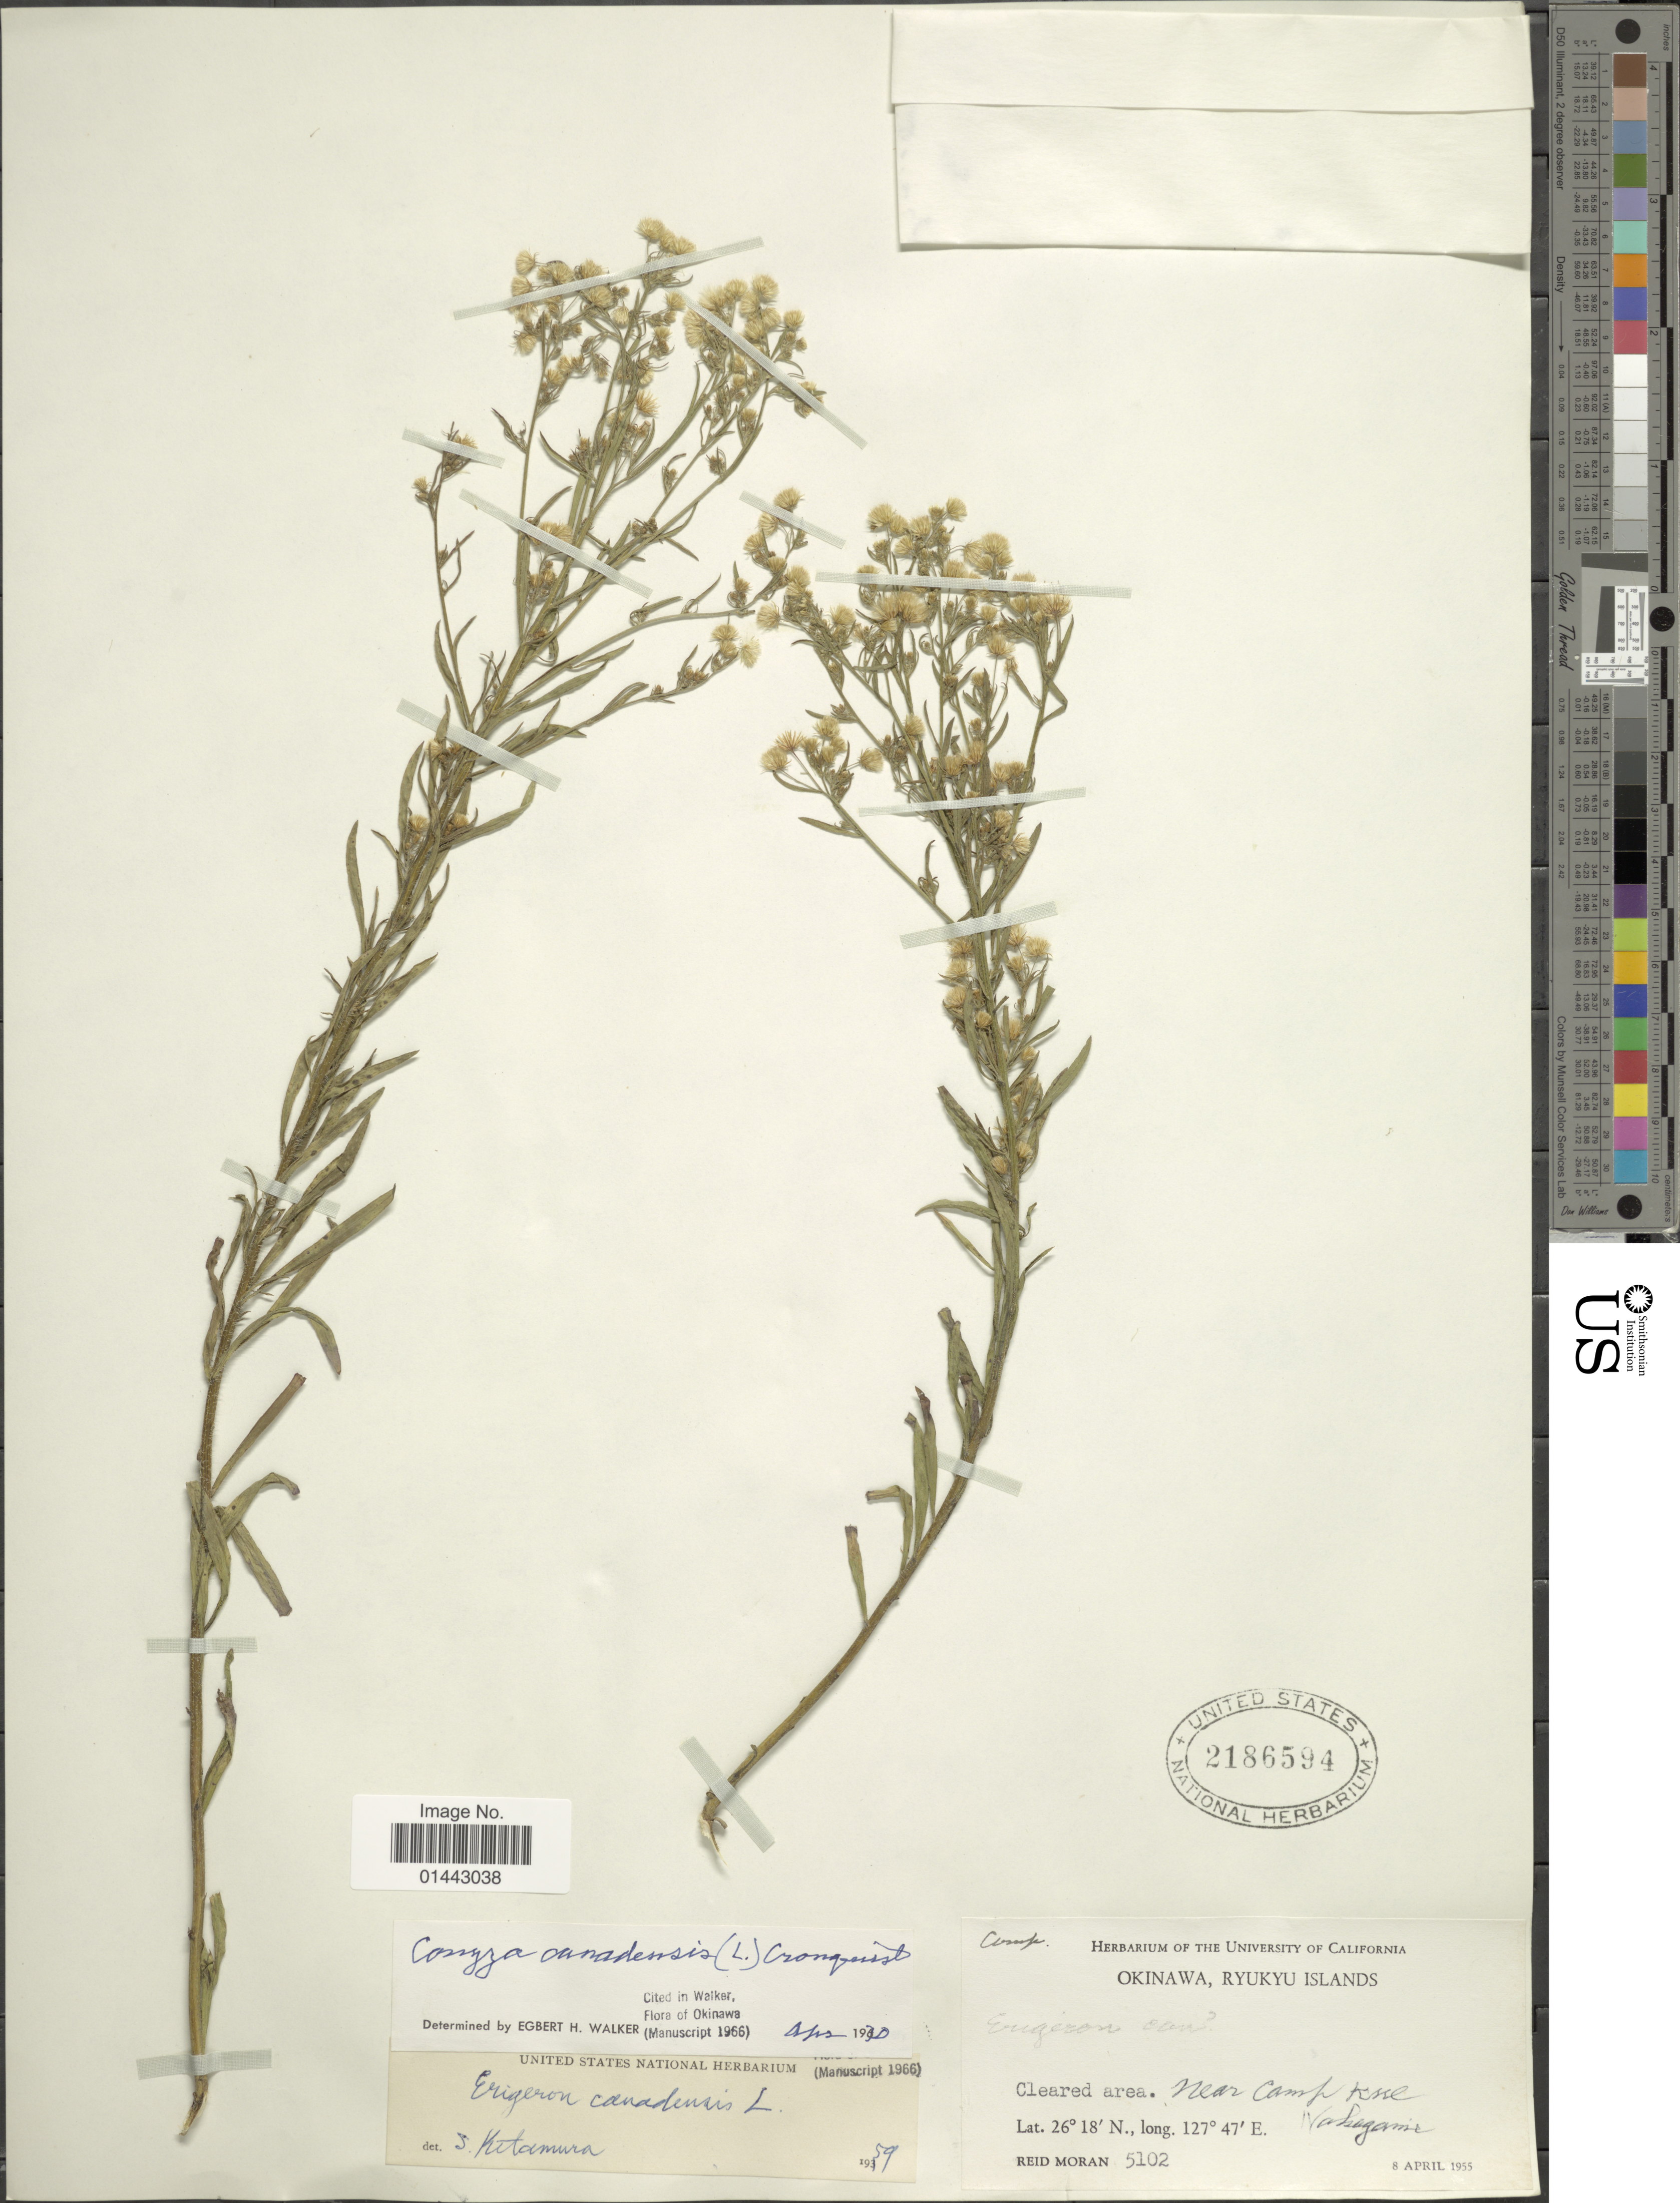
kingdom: Plantae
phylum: Tracheophyta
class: Magnoliopsida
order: Asterales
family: Asteraceae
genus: Erigeron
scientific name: Erigeron canadensis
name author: L.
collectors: R. V. Moran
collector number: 5102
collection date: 1955-04-08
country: Japan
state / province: Okinawa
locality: Ryukyu Islands, cleared area, near camp Ksse Nakagami.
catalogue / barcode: US 2186594